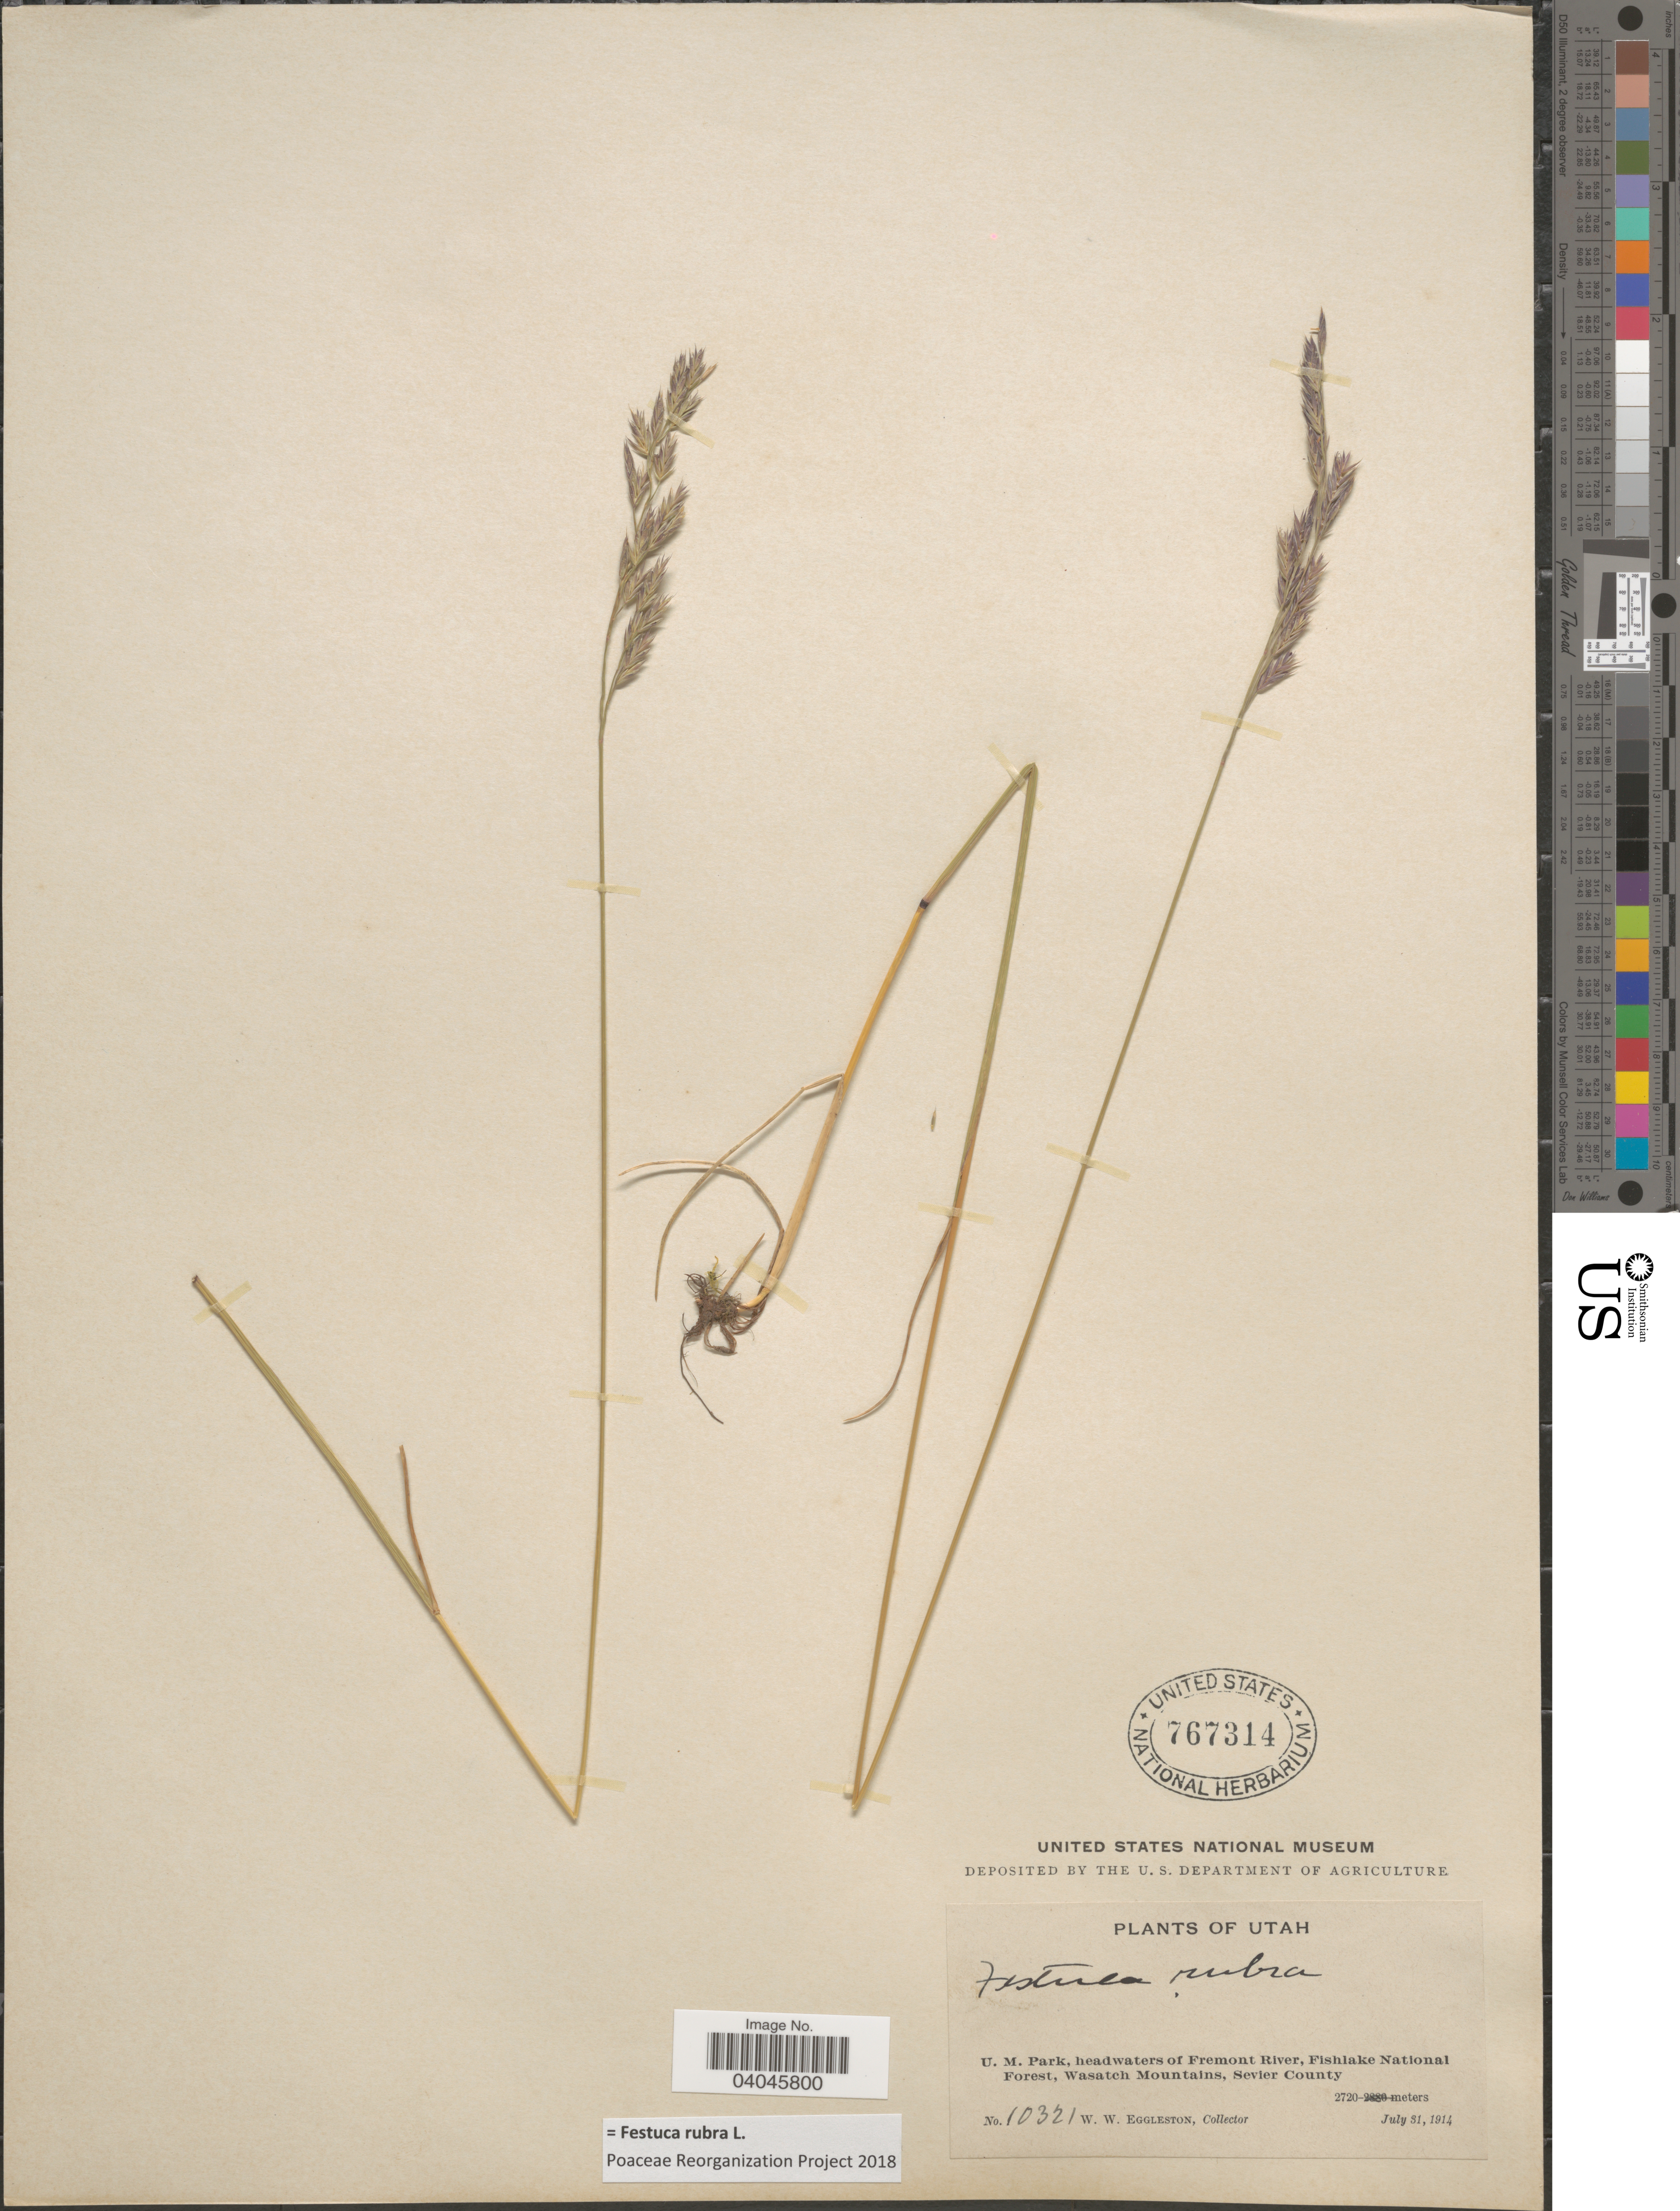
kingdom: Plantae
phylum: Tracheophyta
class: Liliopsida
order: Poales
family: Poaceae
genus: Festuca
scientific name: Festuca rubra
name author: L.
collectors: W. W. Eggleston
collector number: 10321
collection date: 1914-07-31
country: United States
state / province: Utah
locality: U.M. Park, headwaters of Fremont River, Fishlake National Forest, Wasatch Mountains, Sevier County.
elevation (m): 2720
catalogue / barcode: US 767314